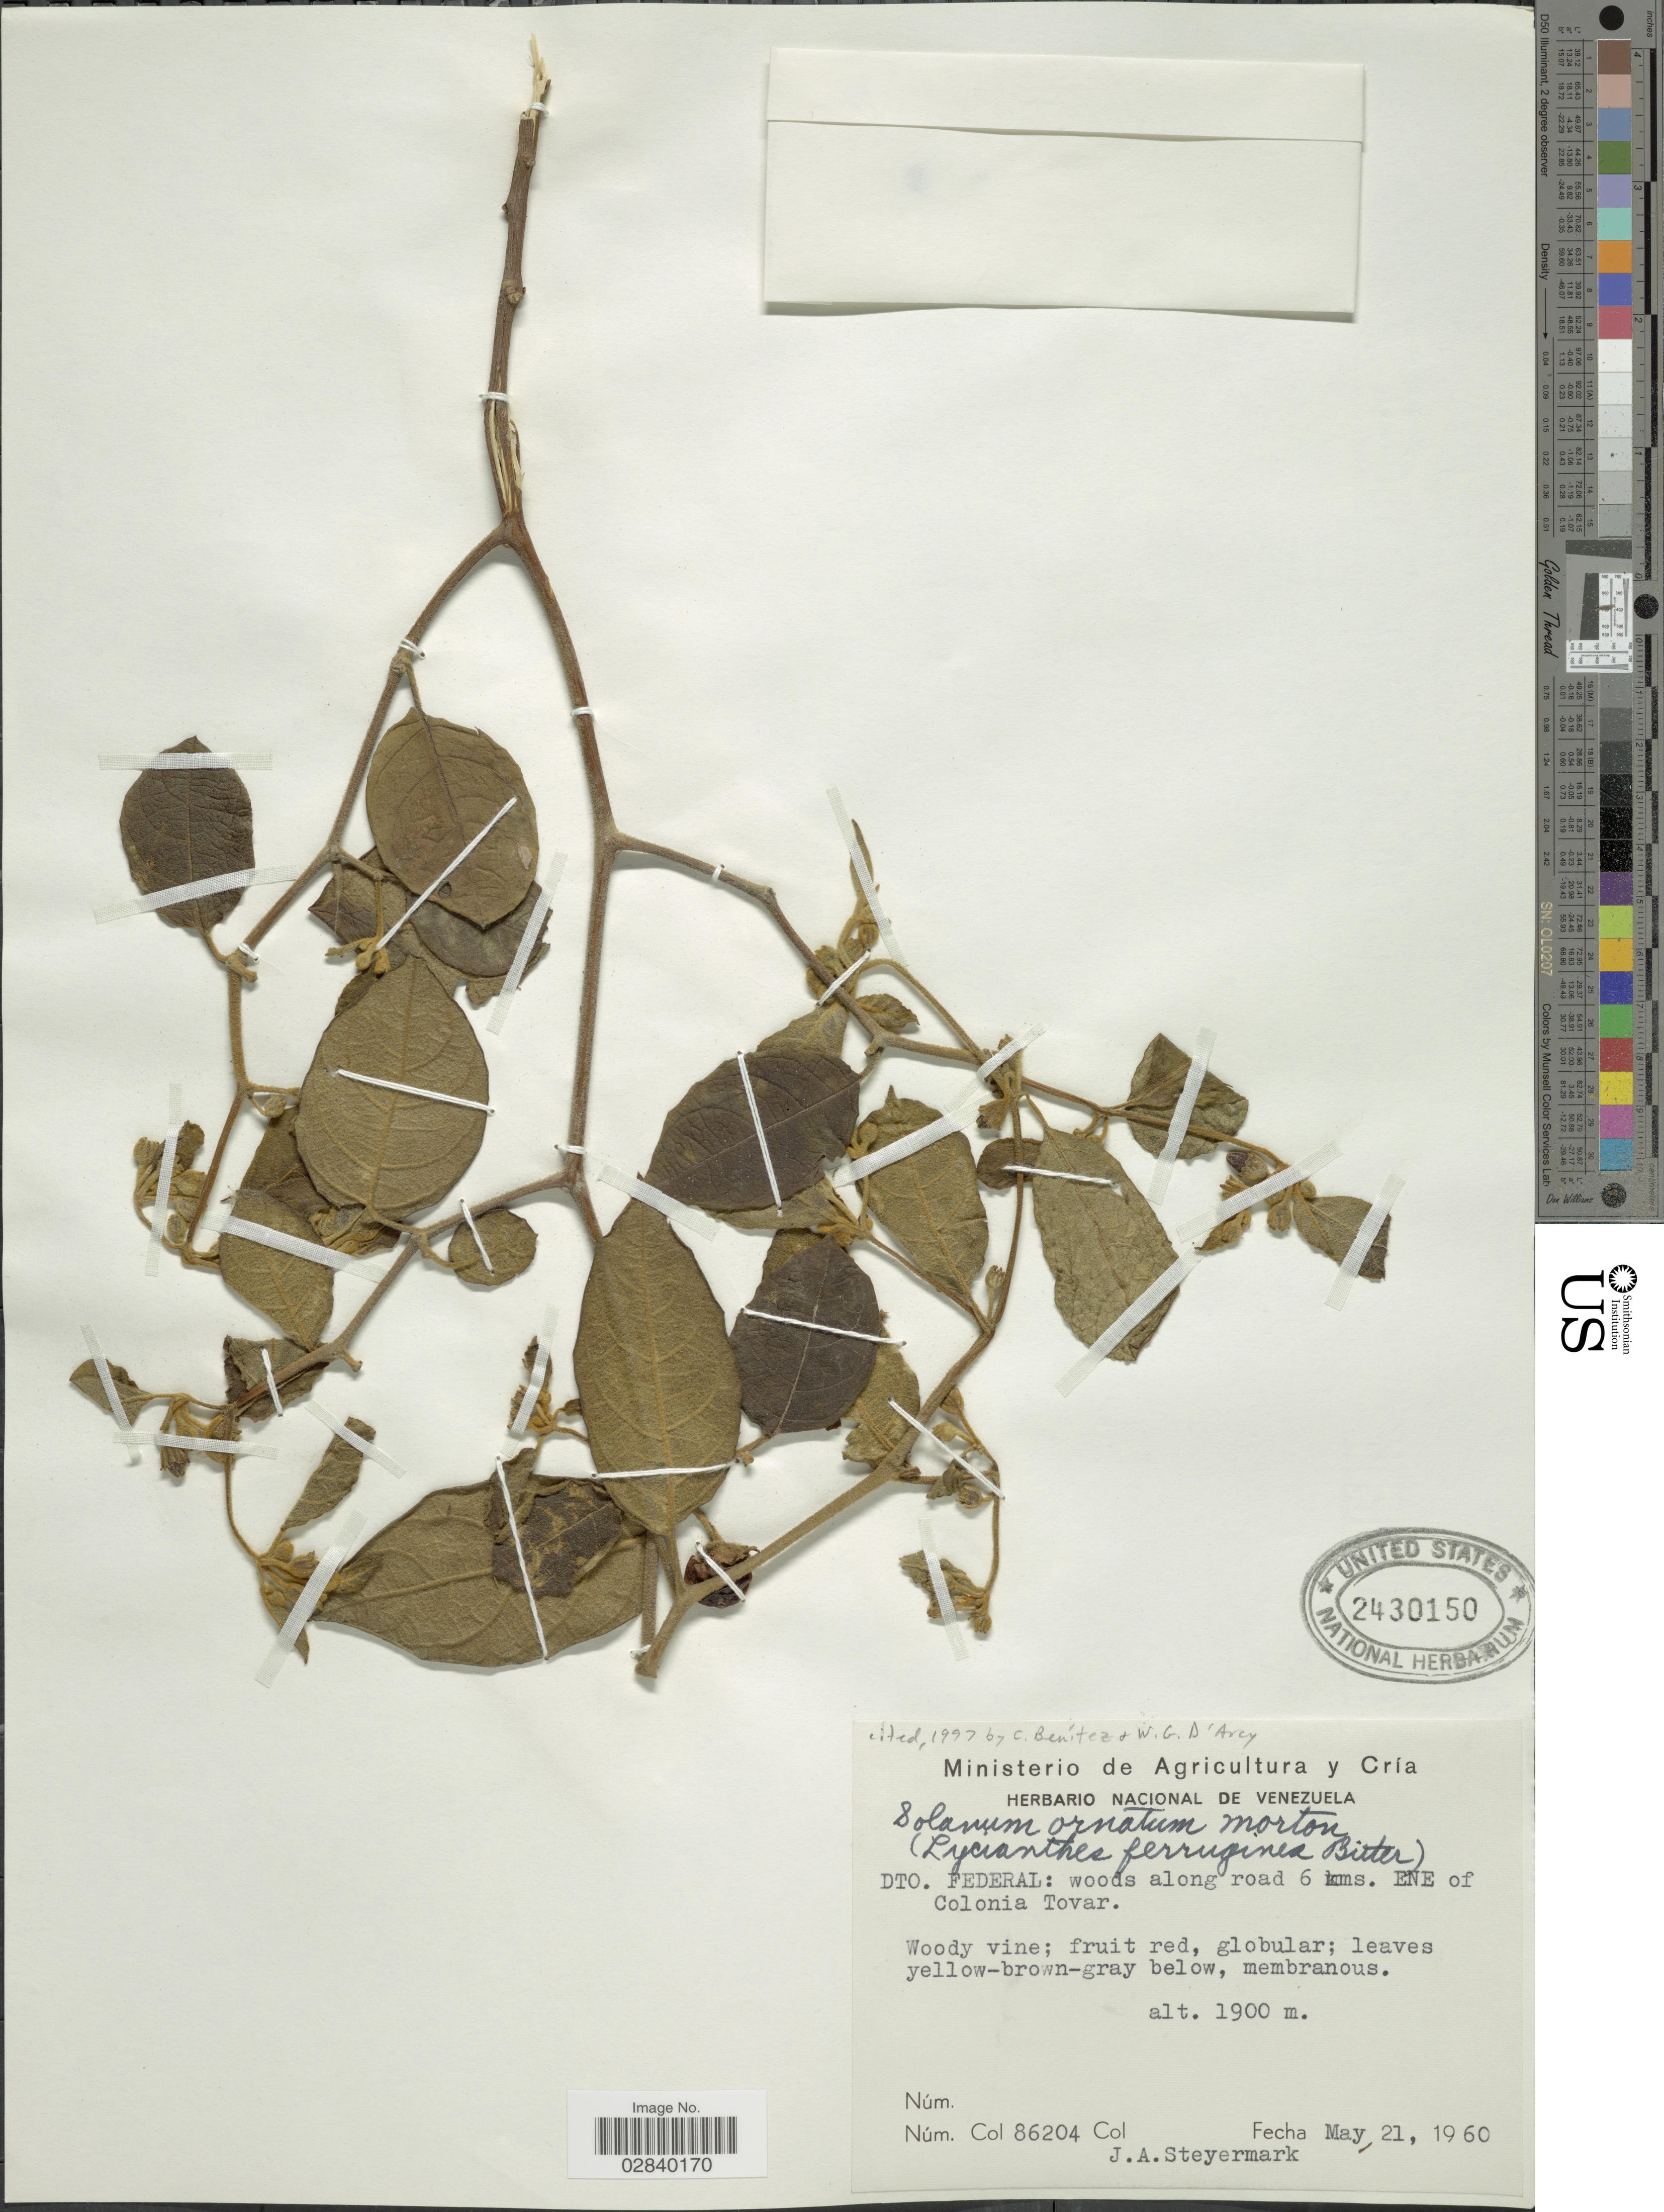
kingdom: Plantae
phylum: Tracheophyta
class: Magnoliopsida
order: Solanales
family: Solanaceae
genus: Lycianthes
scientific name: Lycianthes ferruginea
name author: Bitter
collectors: J. Steyermark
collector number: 86204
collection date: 1960-05-21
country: Venezuela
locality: Dto. Federal: woods along road 6 kms. ENE of Colonia Tovar.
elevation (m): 1900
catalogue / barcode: US 2430150